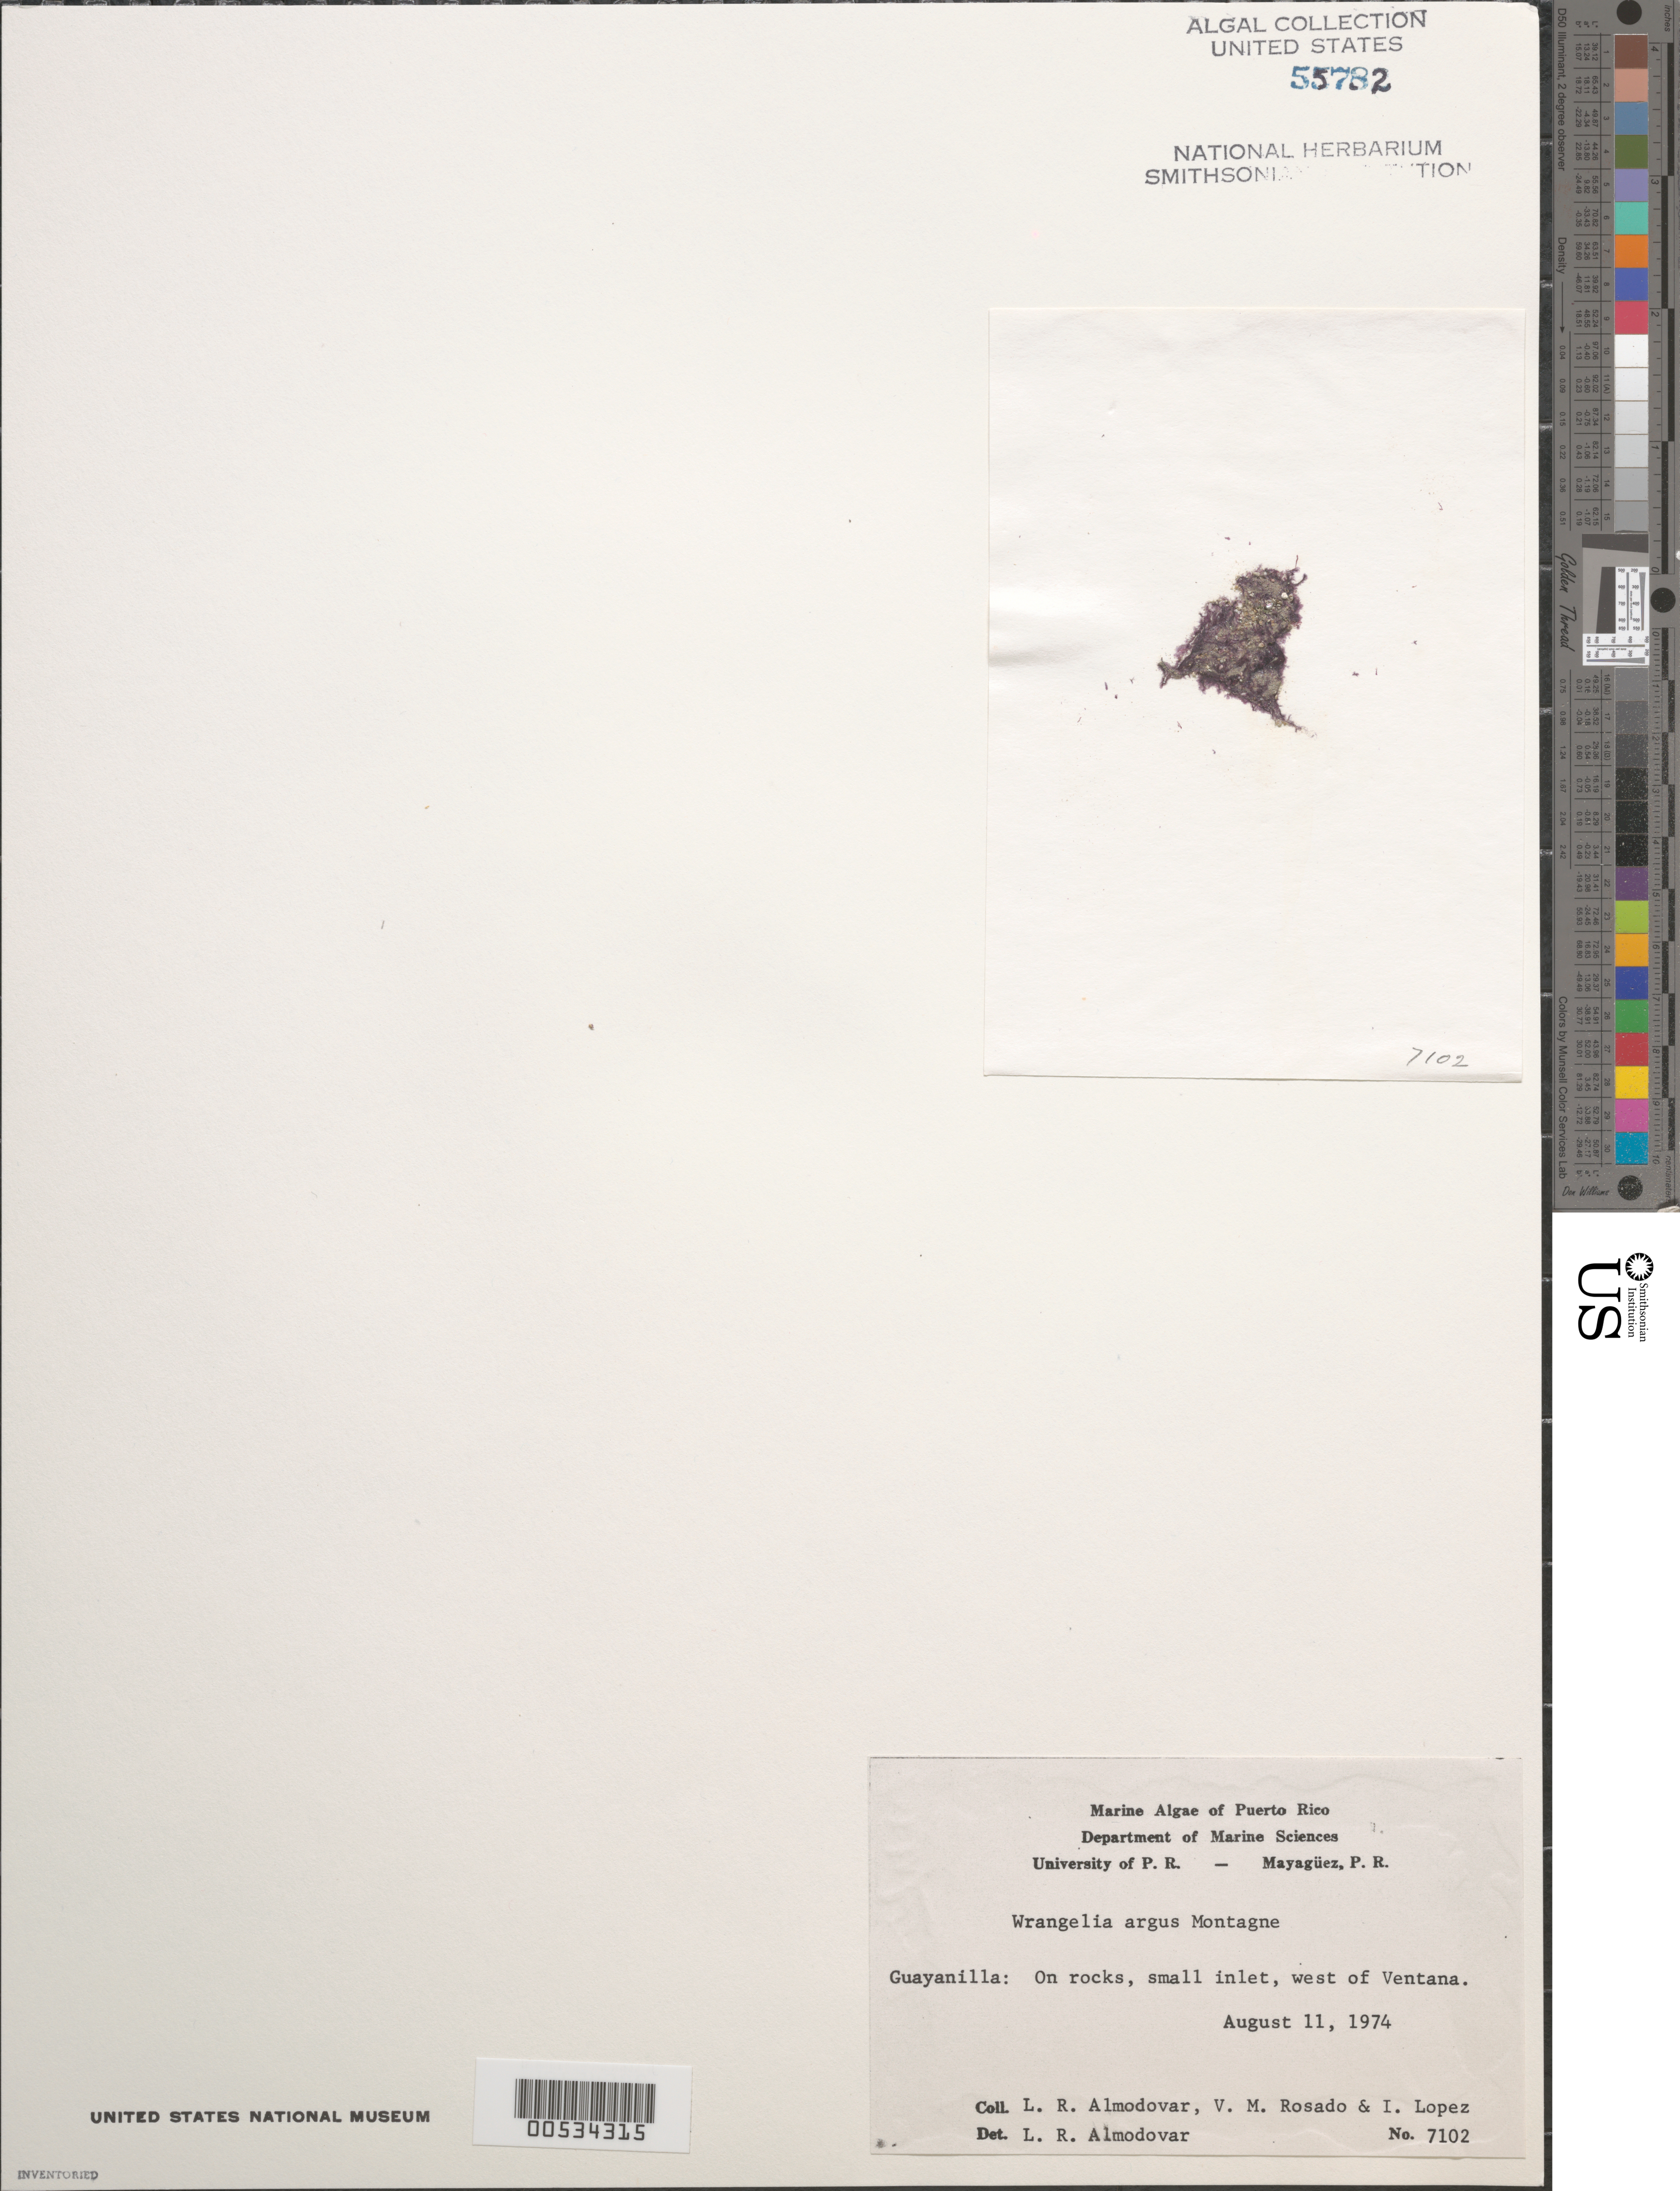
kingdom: Plantae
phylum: Rhodophyta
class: Florideophyceae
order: Ceramiales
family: Wrangeliaceae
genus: Wrangelia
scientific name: Wrangelia argus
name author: (Mont.) Mont.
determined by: Almodovar, L. R.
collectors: L. Almodovar, V. Rosado & I. Lopéz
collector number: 7102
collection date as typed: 11 Aug 1974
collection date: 1974-08-11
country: Puerto Rico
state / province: Guayanilla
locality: Small inlet west of ventana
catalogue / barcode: US 55782